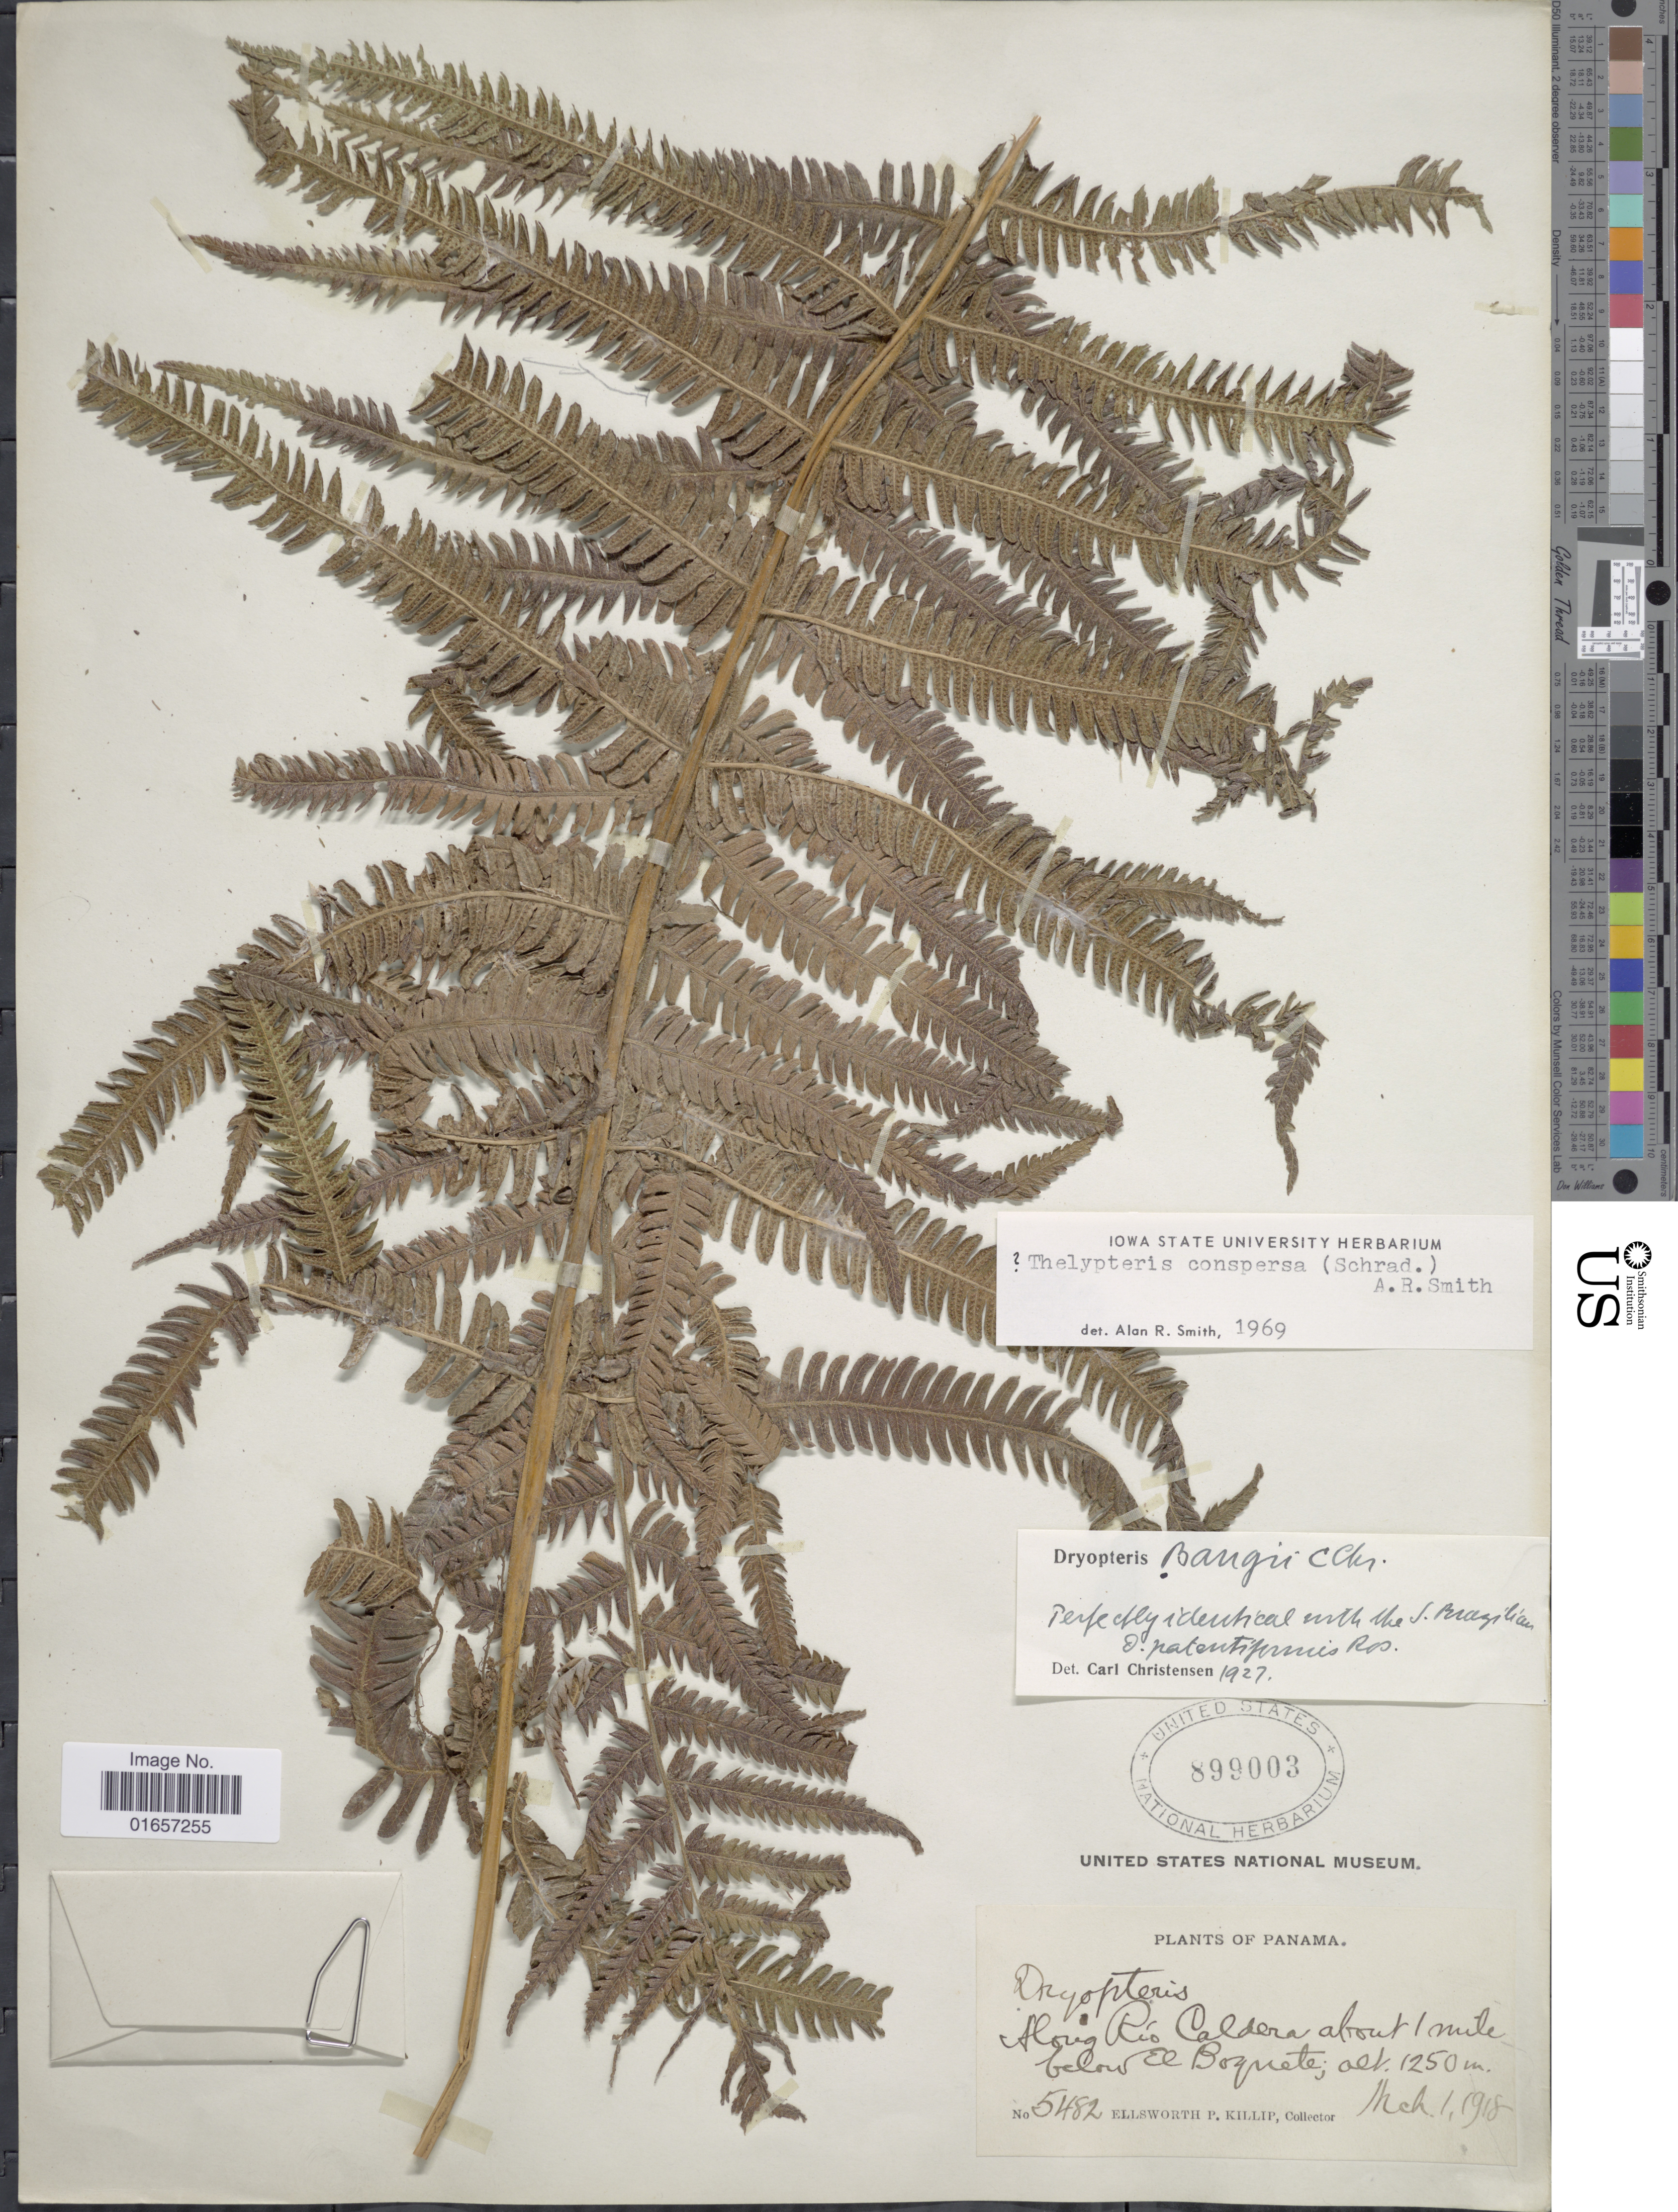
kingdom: Plantae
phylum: Tracheophyta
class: Polypodiopsida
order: Polypodiales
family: Thelypteridaceae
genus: Christella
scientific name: Christella conspersa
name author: (Schrad.) Á. Löve & D. Löve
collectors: E. P. Killip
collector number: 5482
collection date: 1918-03-01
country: Panama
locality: Along Río Caldera about 1 mile, below El Boquete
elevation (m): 1250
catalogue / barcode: US 899003